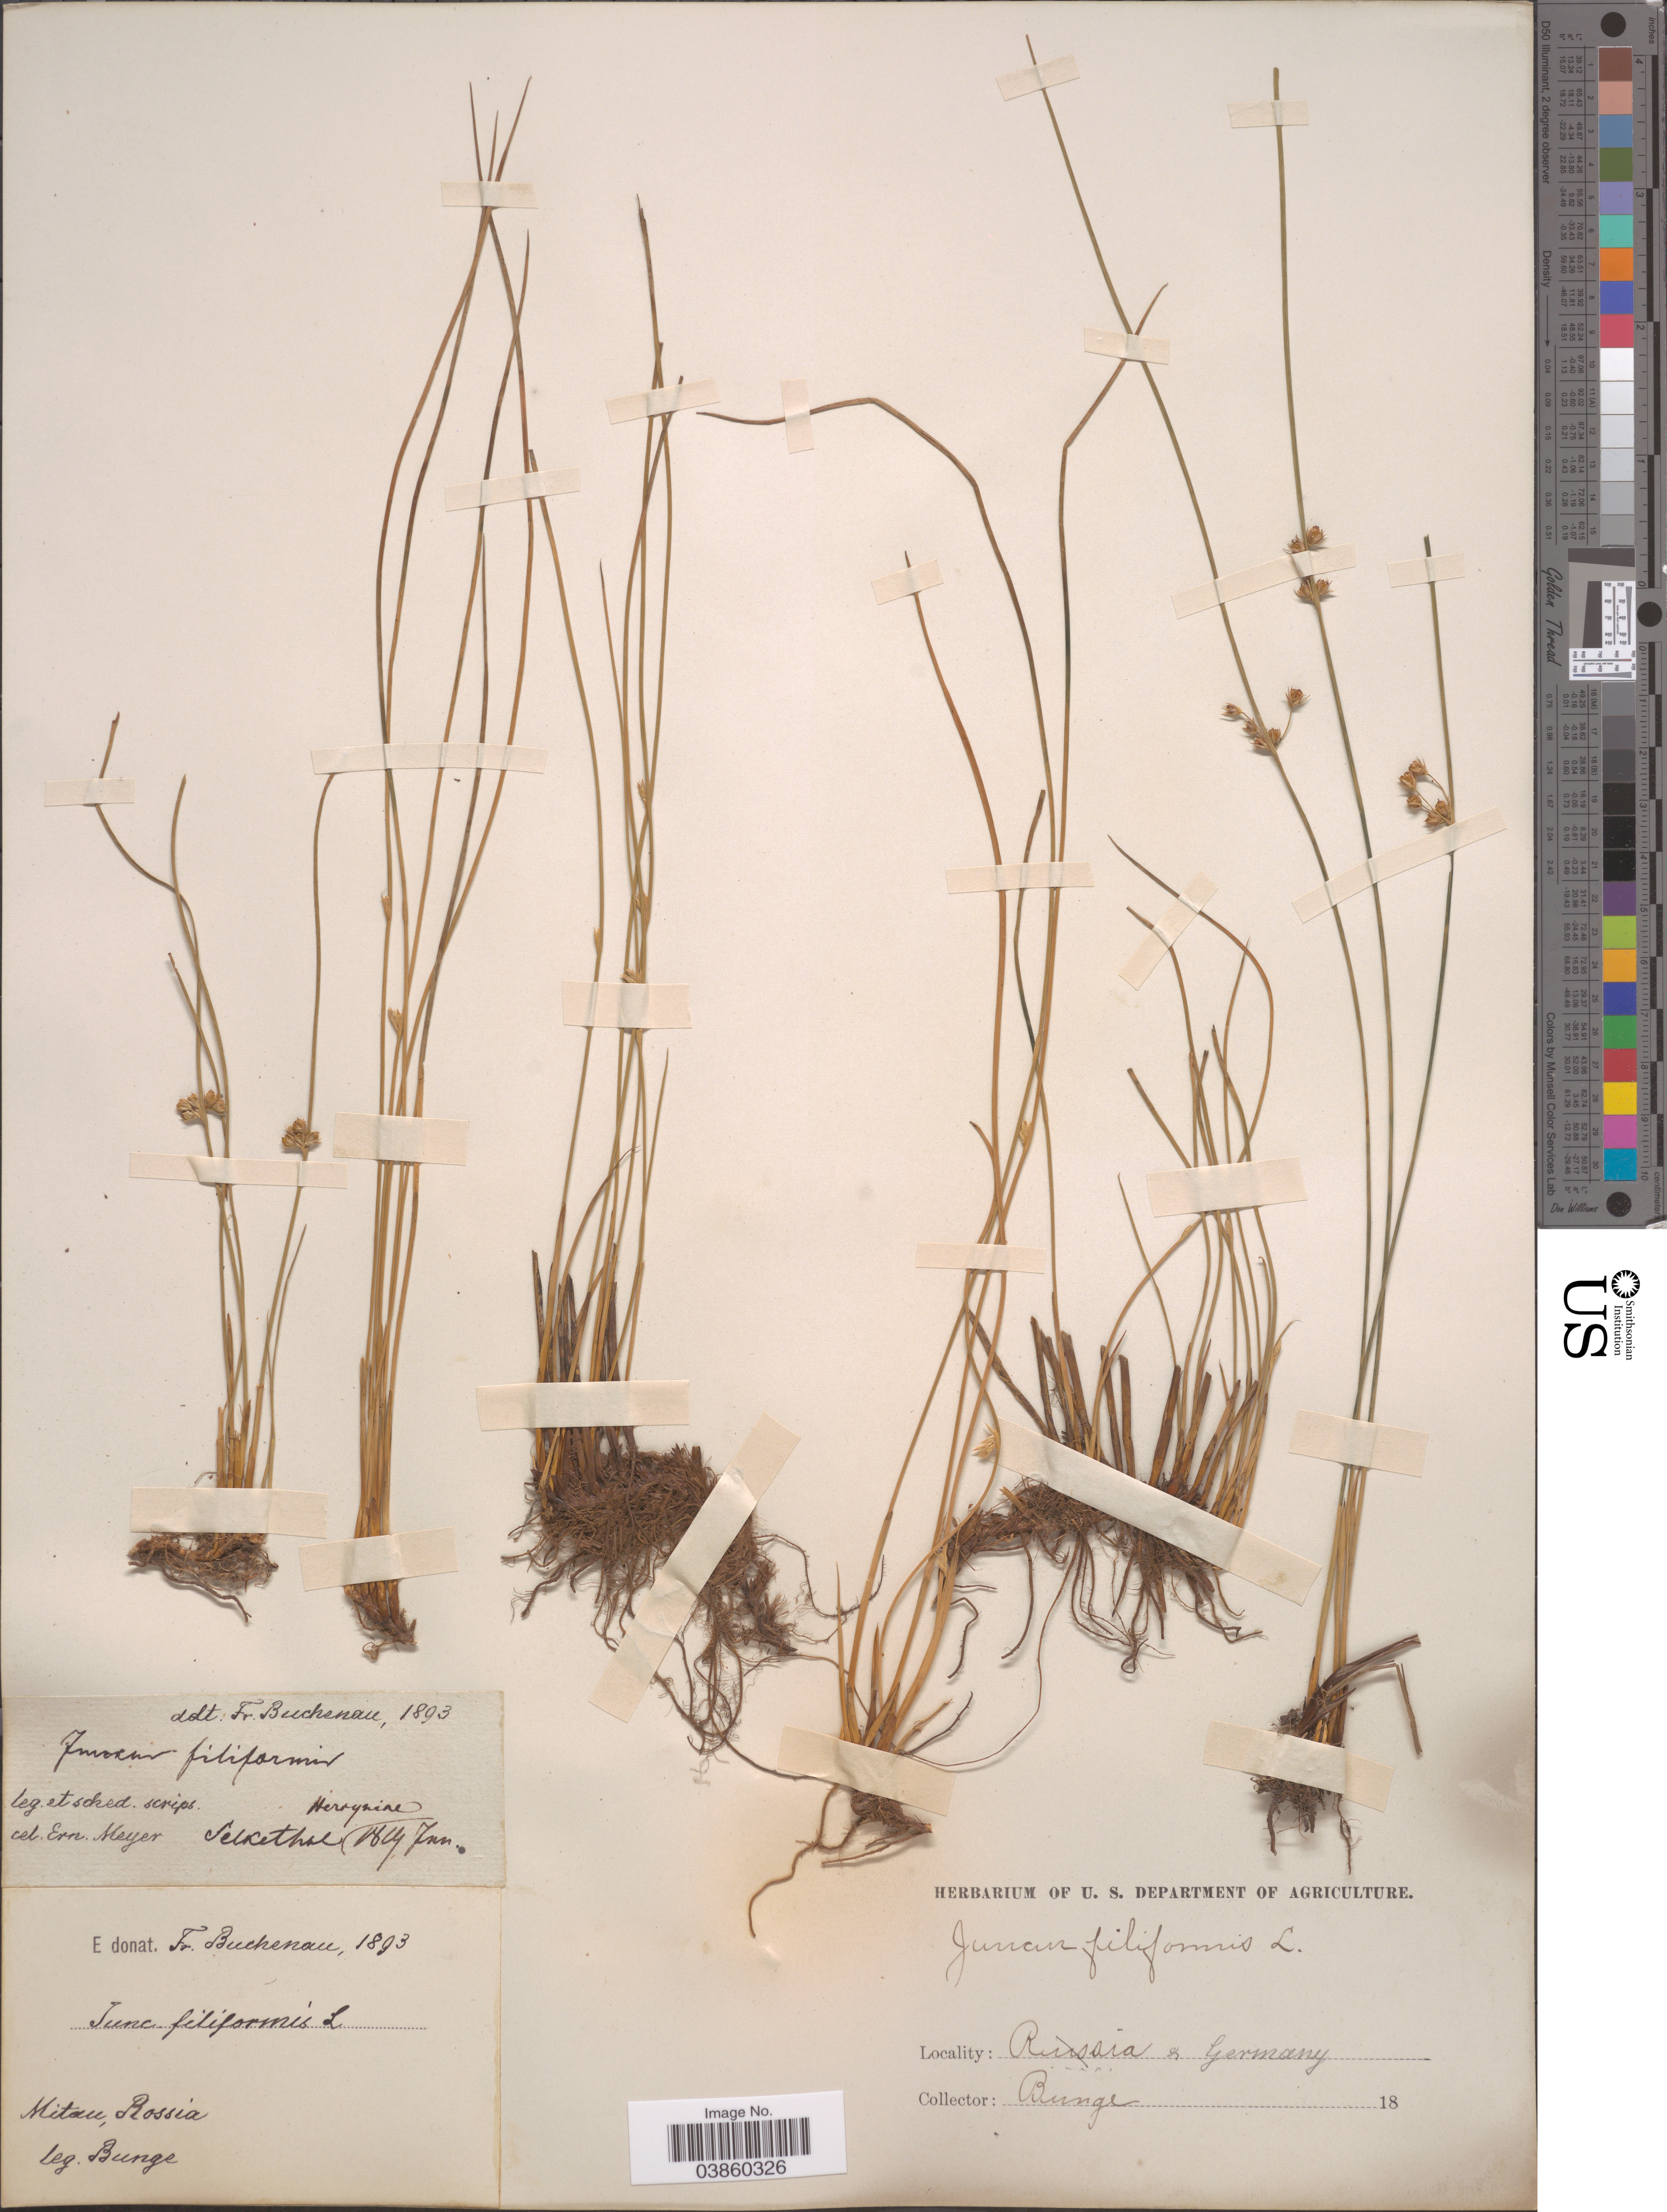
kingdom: Plantae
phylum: Tracheophyta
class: Liliopsida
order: Poales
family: Juncaceae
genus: Juncus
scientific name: Juncus filiformis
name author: L.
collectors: Bunge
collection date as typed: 18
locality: Mitan [interpreted], Rossia. Russia & Germany.